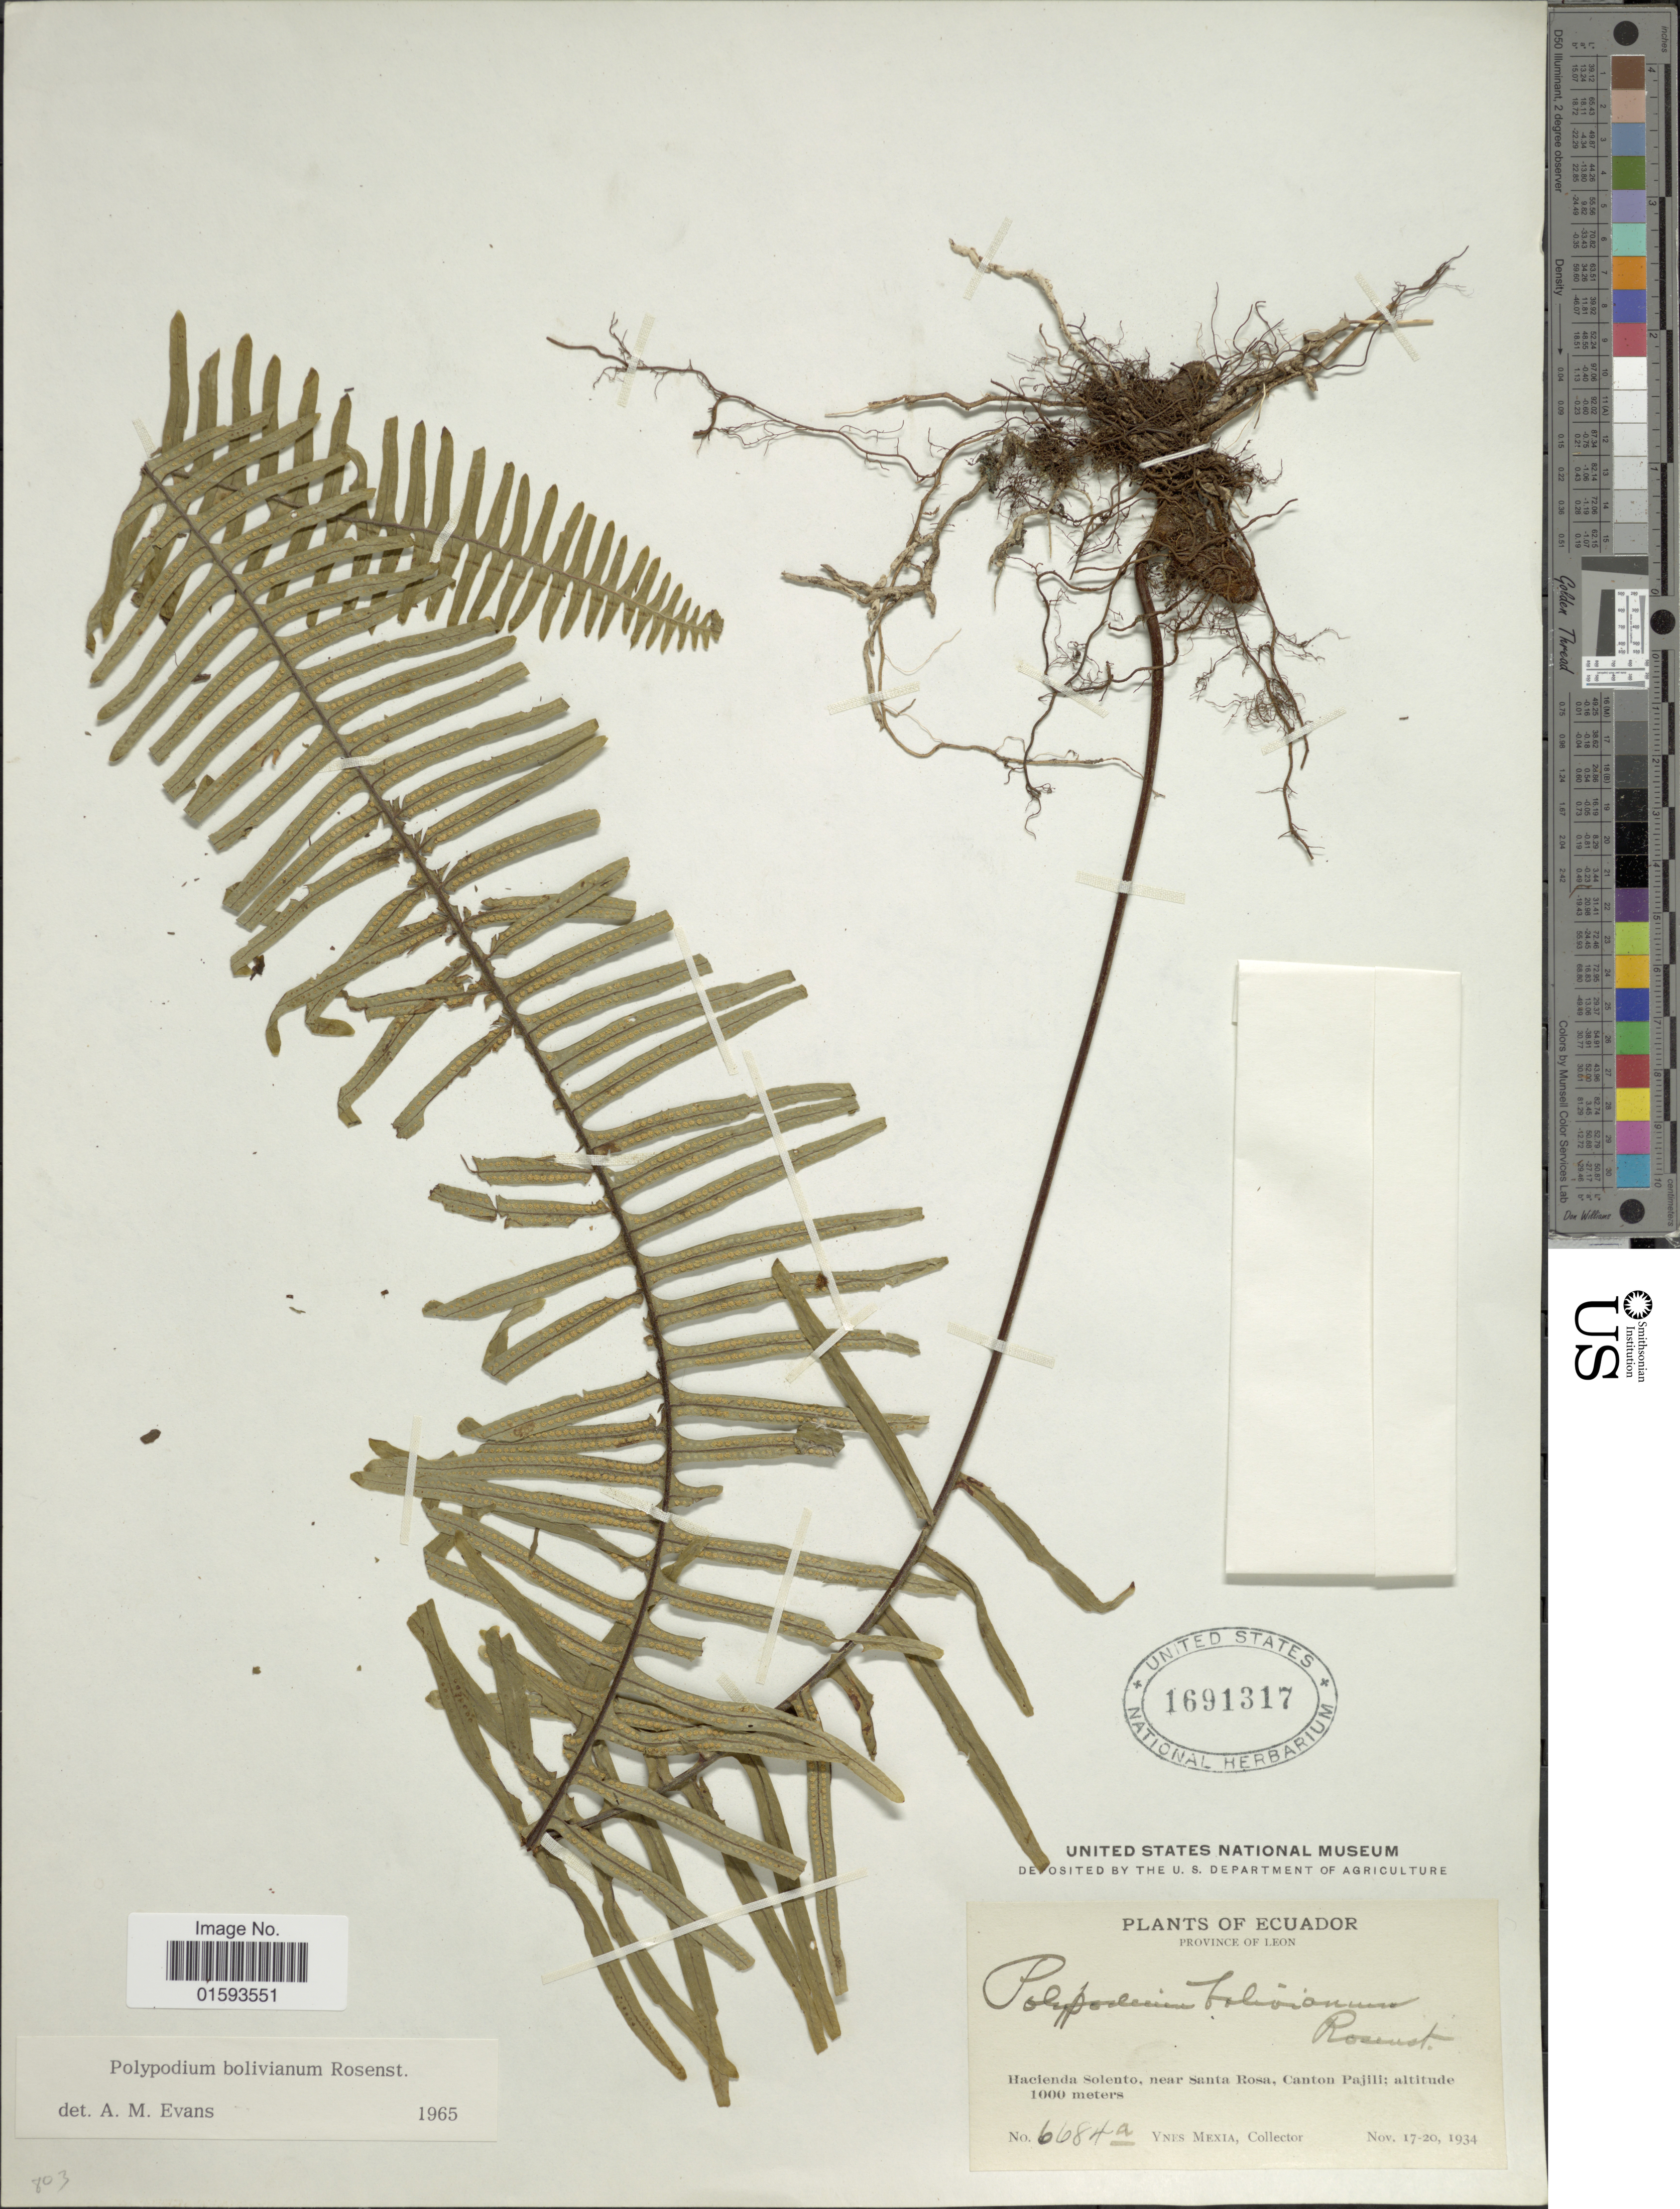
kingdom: Plantae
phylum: Tracheophyta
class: Polypodiopsida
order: Polypodiales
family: Polypodiaceae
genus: Pecluma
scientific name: Pecluma divaricata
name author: (E. Fourn.) Mickel & Beitel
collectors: Y. Mexia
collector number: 6684a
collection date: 1934-11-17/1934-11-20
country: Ecuador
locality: Province of Leon, Hacienda Solento, near Santa Rosa, Canton Pajili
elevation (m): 1000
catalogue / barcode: US 1691317